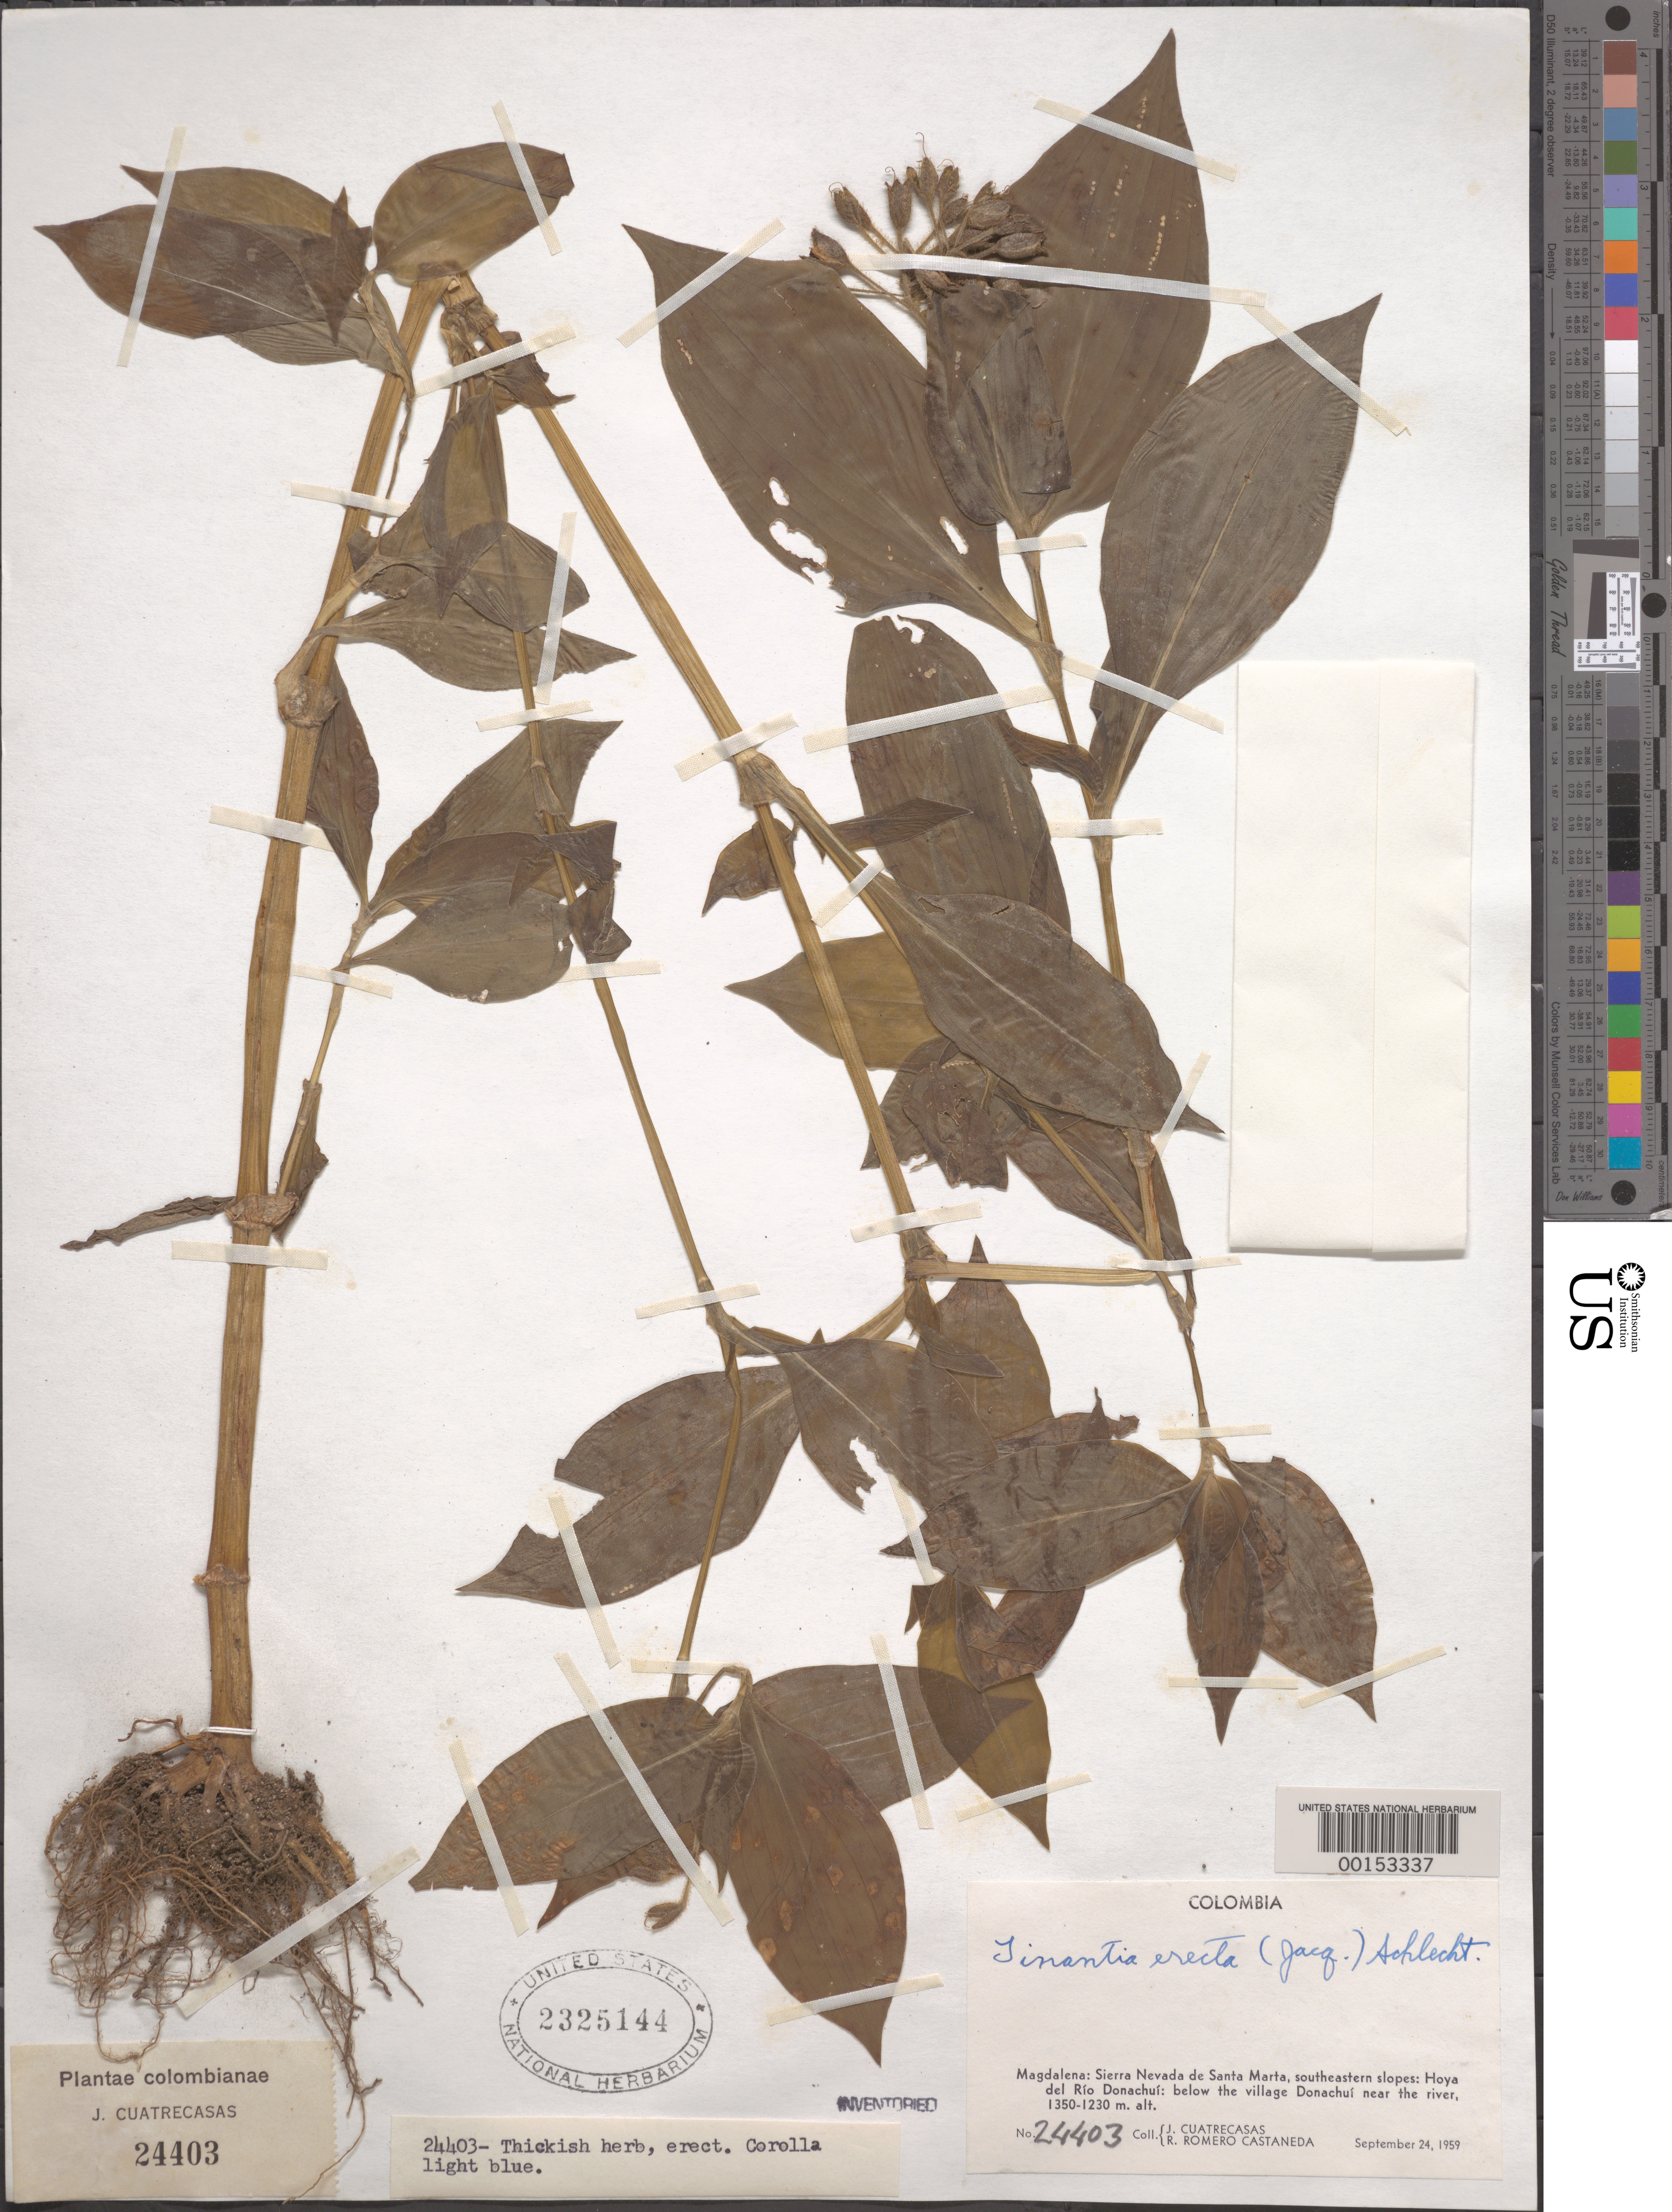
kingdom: Plantae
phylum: Tracheophyta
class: Liliopsida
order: Commelinales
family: Commelinaceae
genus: Tinantia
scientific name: Tinantia erecta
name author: (Jacq.) Fenzl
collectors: J. Cuatrecasas & R. Romero Castañeda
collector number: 24403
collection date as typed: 24 Sep 1959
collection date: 1959-09-24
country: Colombia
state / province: Magdalena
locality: Sierra Nevada de Santa Marta, near Rio Donachui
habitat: Near river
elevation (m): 1230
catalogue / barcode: US 2325144